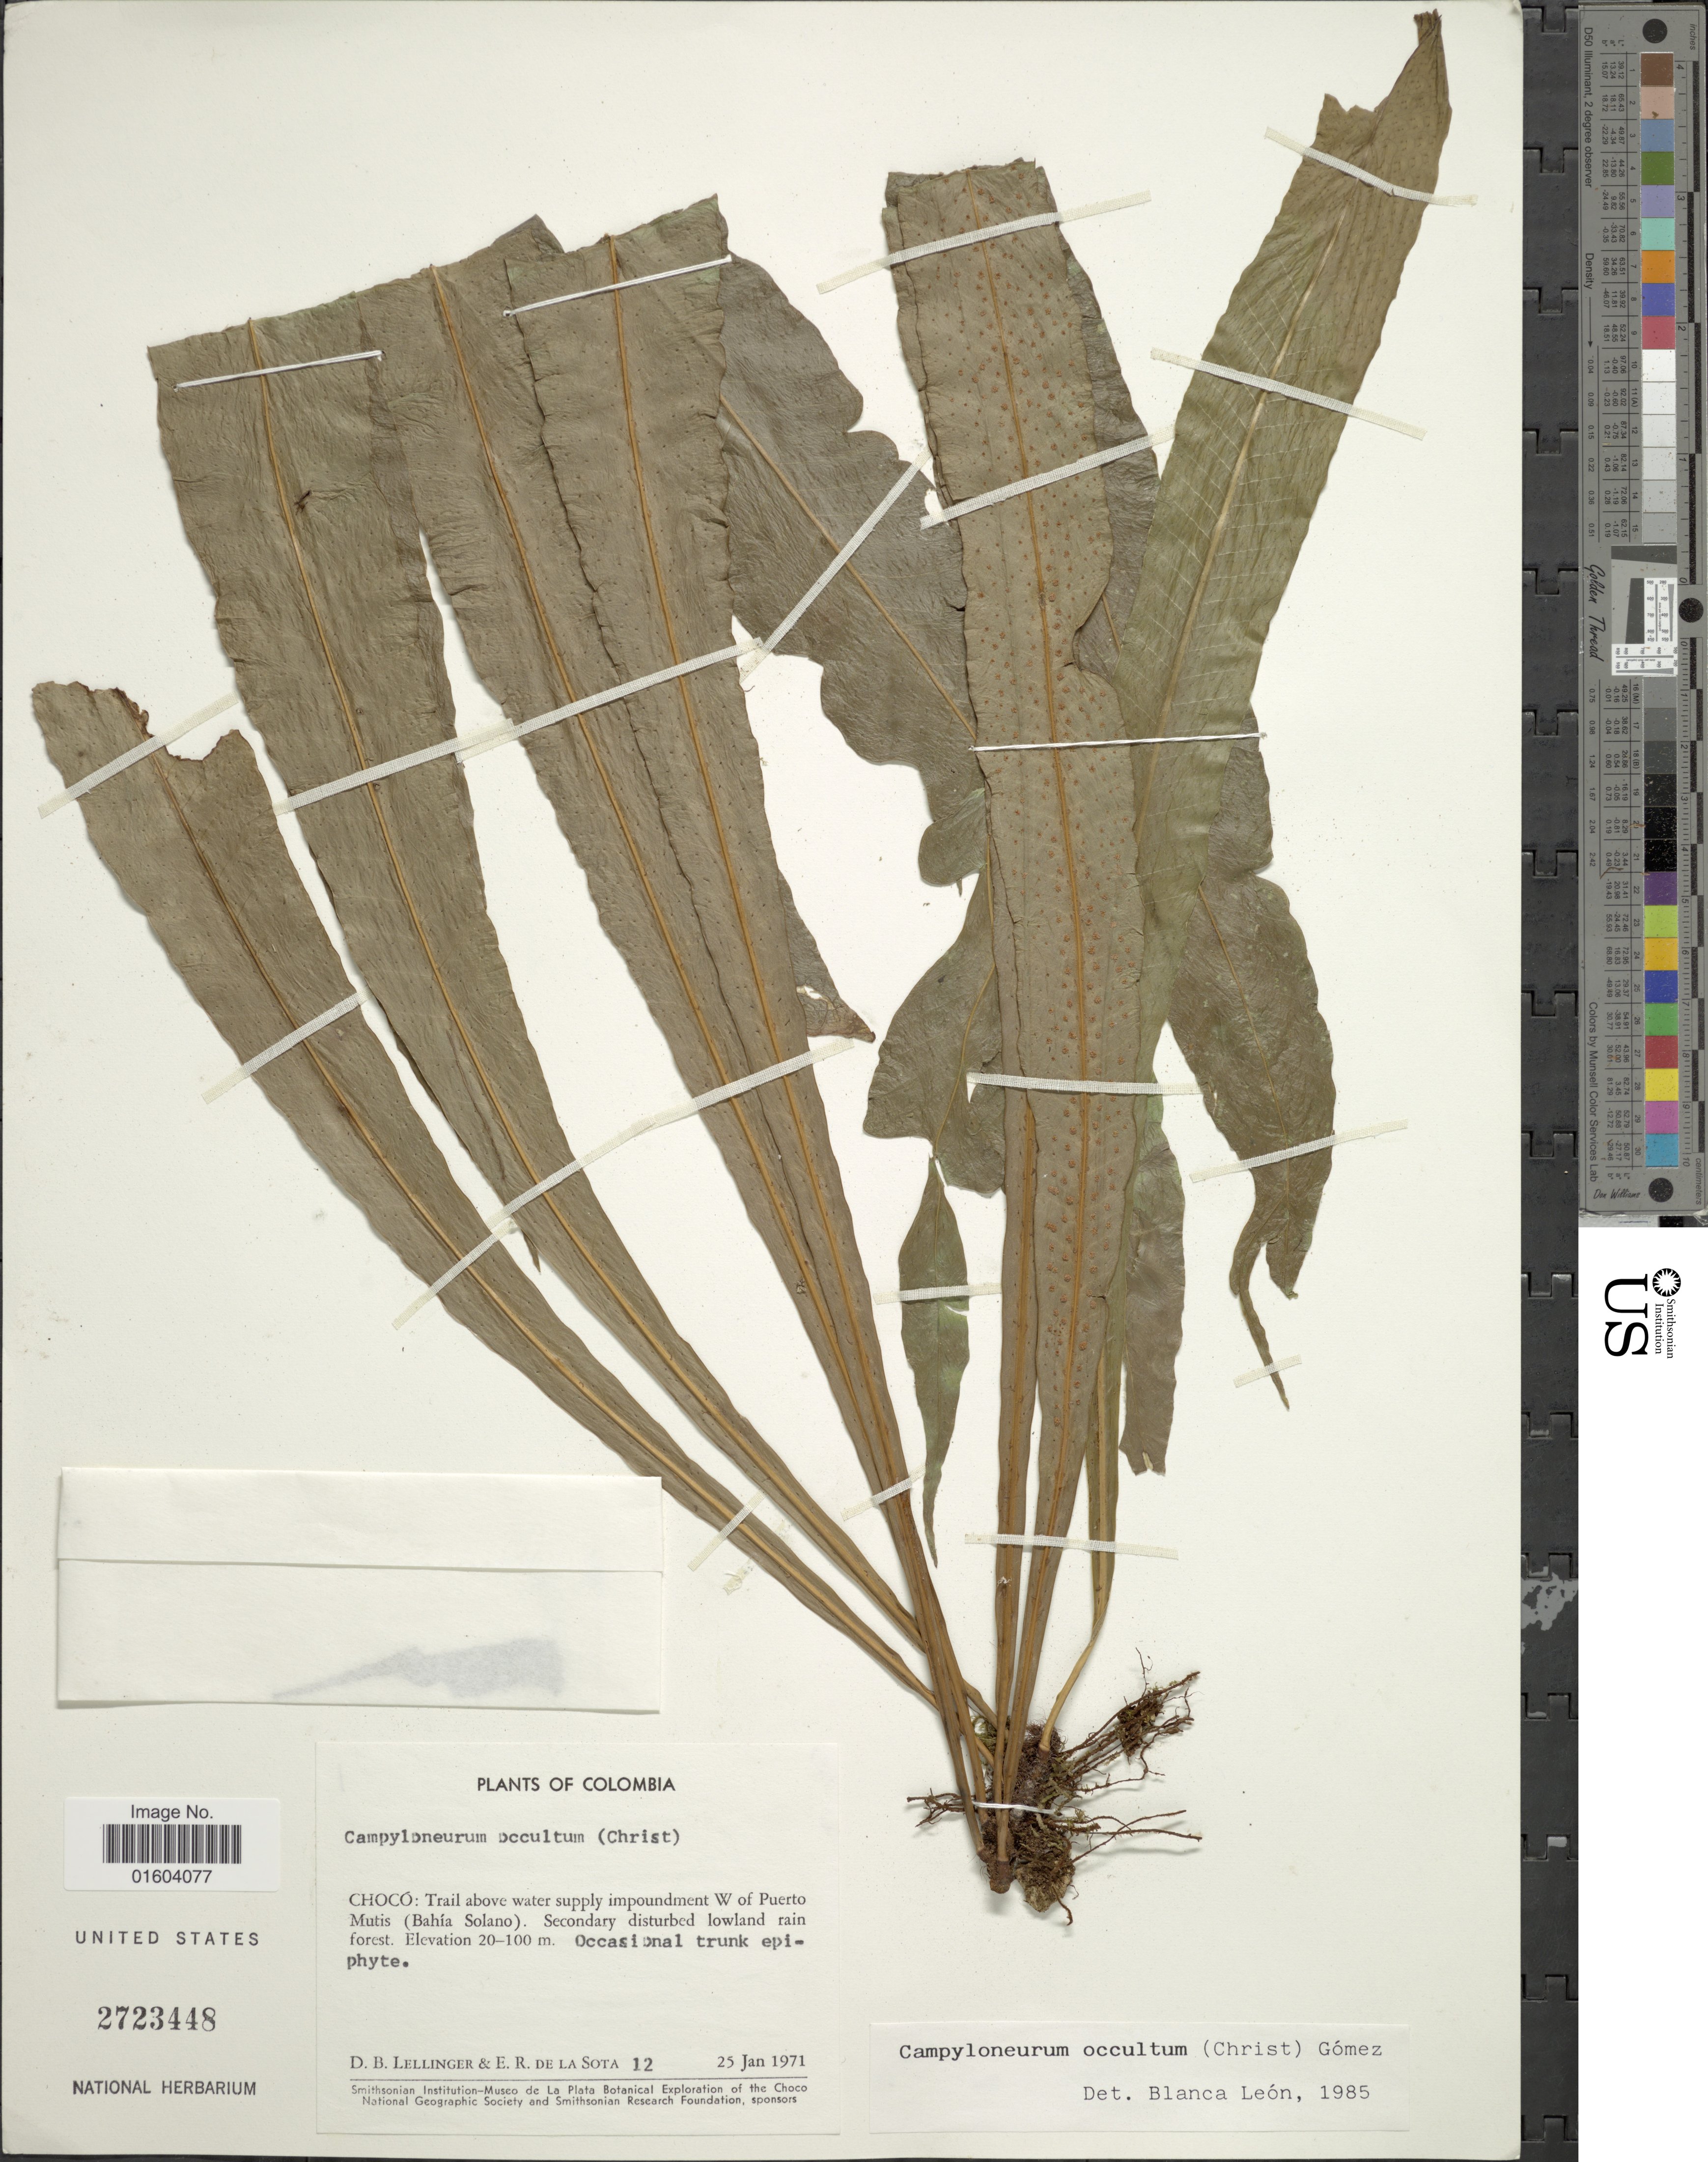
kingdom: Plantae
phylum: Tracheophyta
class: Polypodiopsida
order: Polypodiales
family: Polypodiaceae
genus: Campyloneurum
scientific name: Campyloneurum aphanophlebium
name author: (Kunze) T. Moore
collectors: D. B. Lellinger & E. R. de la Sota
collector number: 12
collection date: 1971-01-25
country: Colombia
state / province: Chocó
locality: Choco: Trail above water supply impoundment W of Puerto Mutis (Bahia Solano).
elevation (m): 20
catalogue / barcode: US 2723448